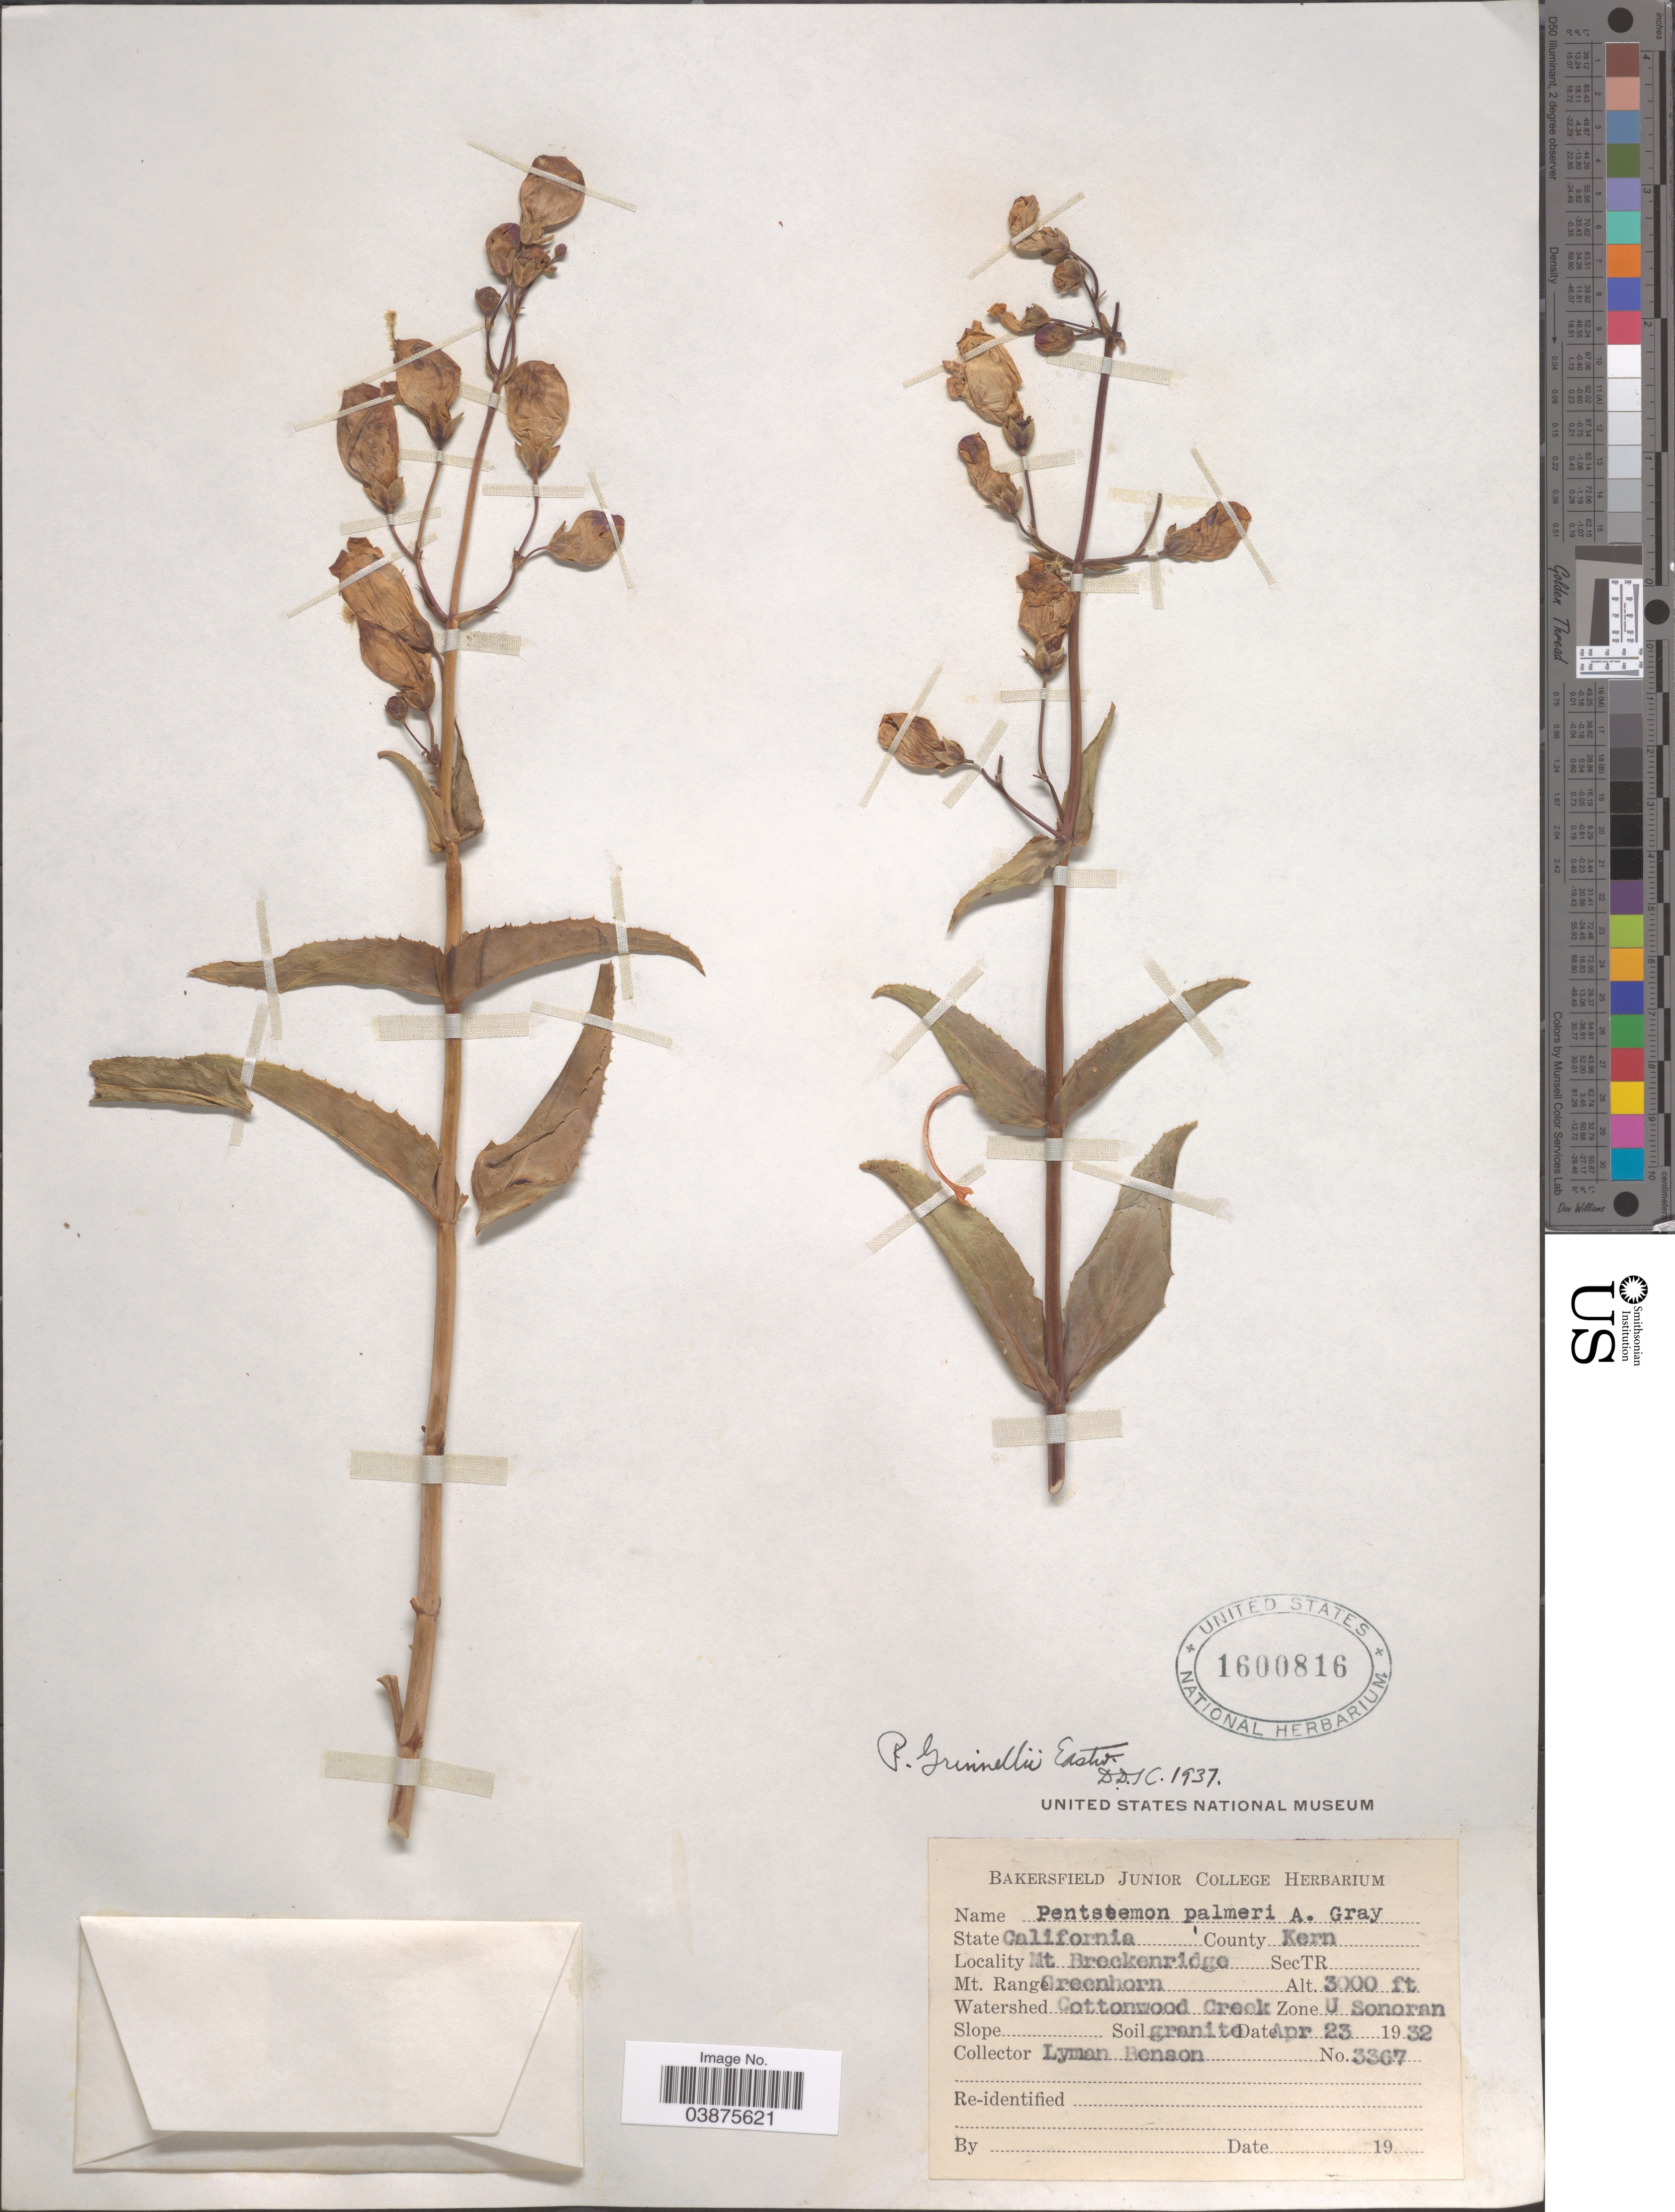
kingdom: Plantae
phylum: Tracheophyta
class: Magnoliopsida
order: Lamiales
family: Plantaginaceae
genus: Penstemon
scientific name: Penstemon grinnellii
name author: Eastw.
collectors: L. D. Benson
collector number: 3367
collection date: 1932-04-23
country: United States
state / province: California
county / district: Kern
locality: County Kern. Mt. Breckenridge.SecTR. Mt. Range Greenhorn. Watershed Cottonwood Creek. Zone U Sonoran.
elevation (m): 914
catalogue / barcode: US 1600816